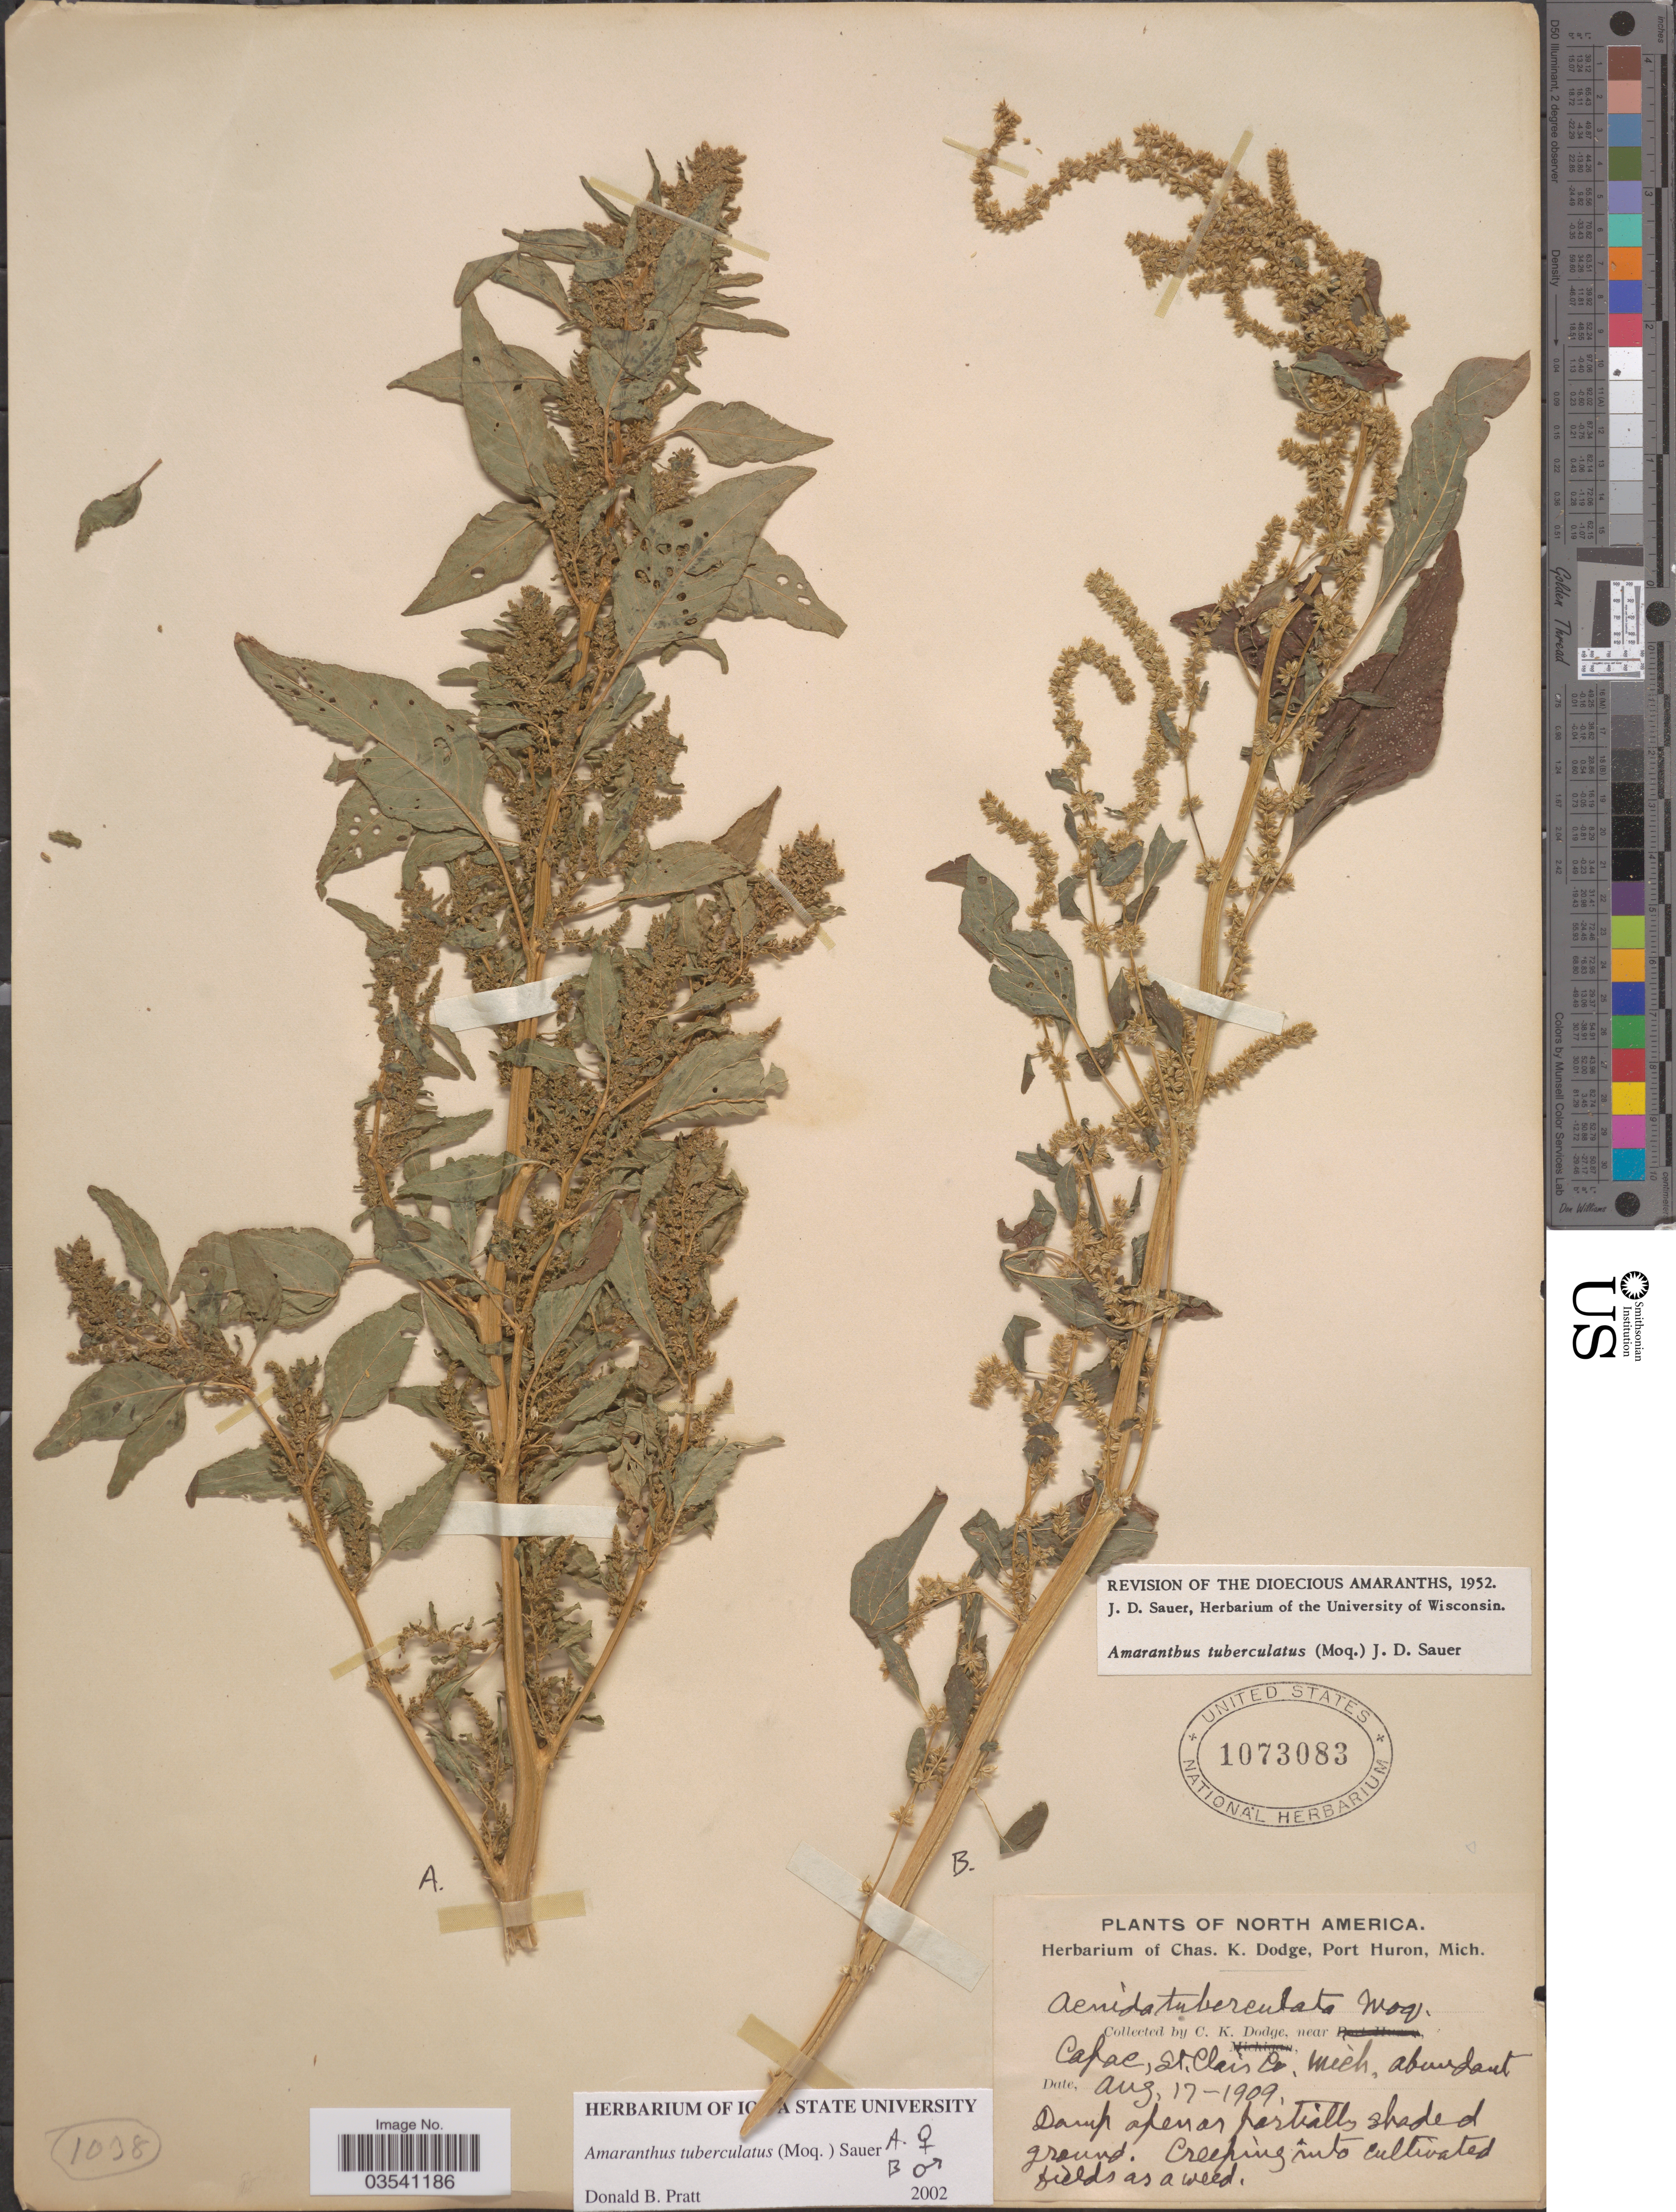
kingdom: Plantae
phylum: Tracheophyta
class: Magnoliopsida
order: Caryophyllales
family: Amaranthaceae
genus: Amaranthus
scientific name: Amaranthus tuberculatus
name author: (Moq.) J.D. Sauer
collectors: C. K. Dodge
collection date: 1909-08-17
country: United States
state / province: Michigan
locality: Near Capac, St. Clair Co.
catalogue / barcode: US 1073083